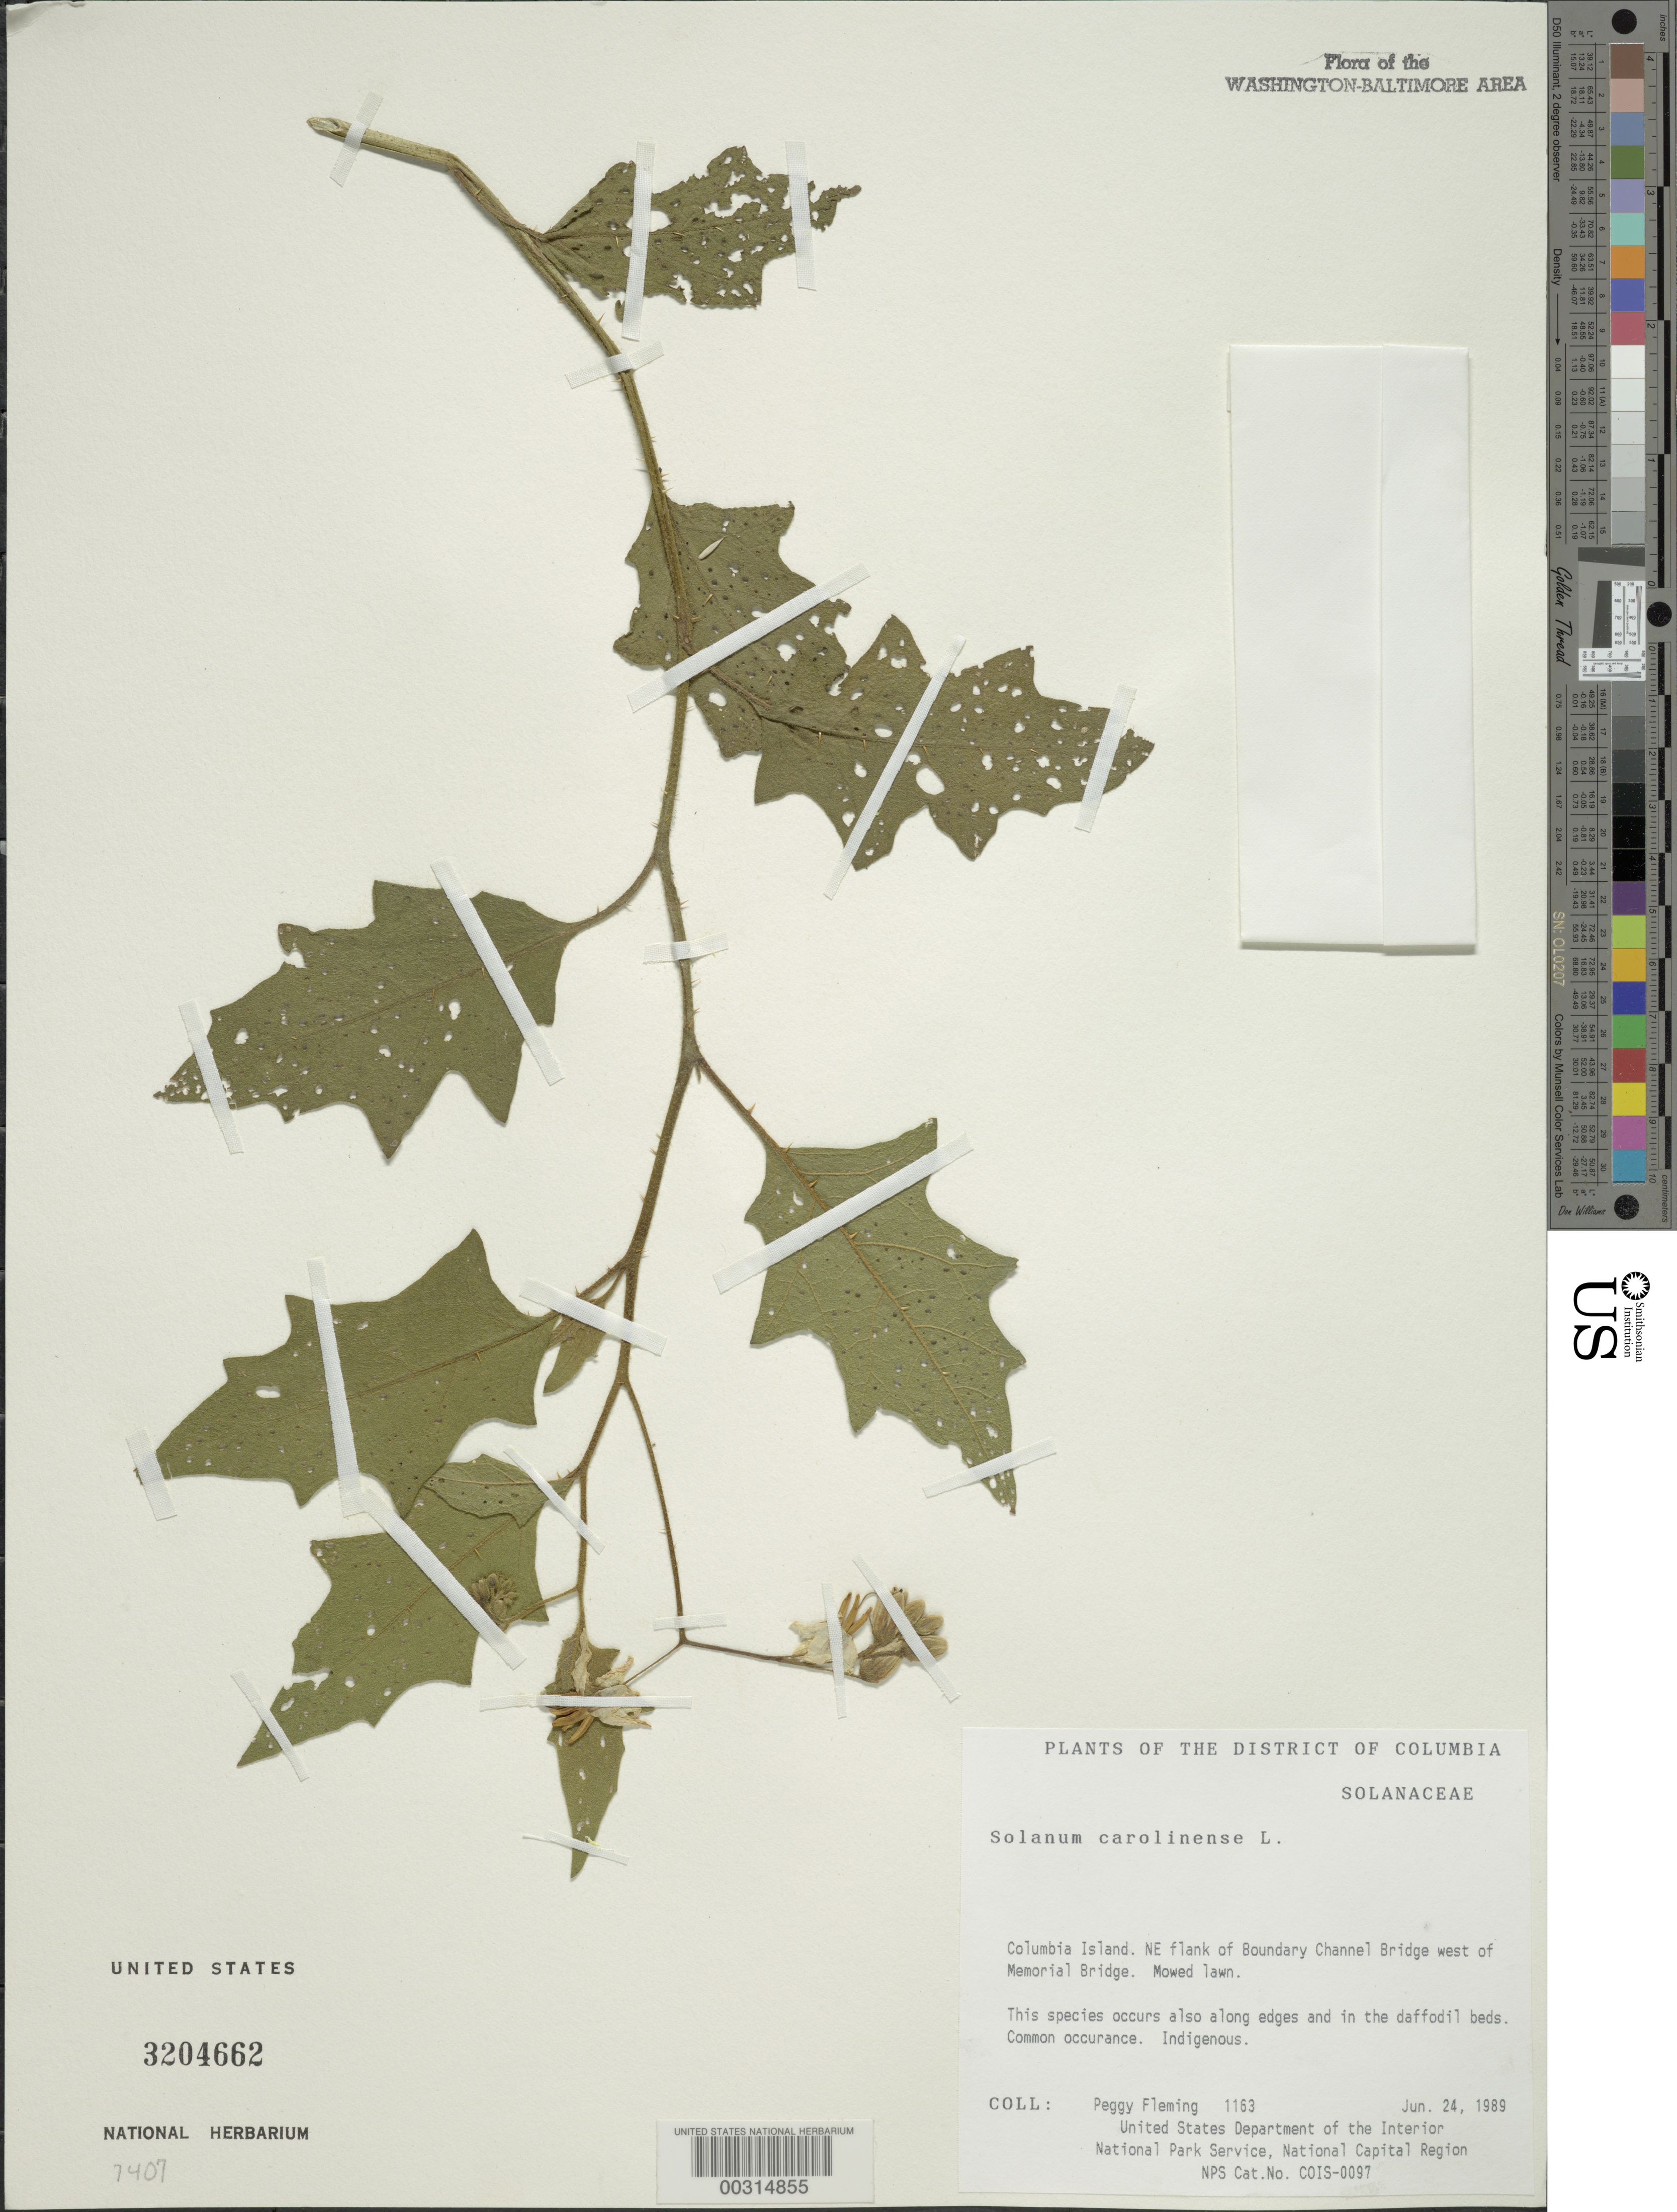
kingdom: Plantae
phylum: Tracheophyta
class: Magnoliopsida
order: Solanales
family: Solanaceae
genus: Solanum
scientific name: Solanum carolinense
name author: L.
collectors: P. Fleming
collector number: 1163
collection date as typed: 24 Jun 1989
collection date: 1989-06-24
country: United States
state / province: District of Columbia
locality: Columbia Island, NE Flank of Boundary Channel Bridge W of Memorial Bridge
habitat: Mowed lawn, along daffodil beds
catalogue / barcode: US 3204662